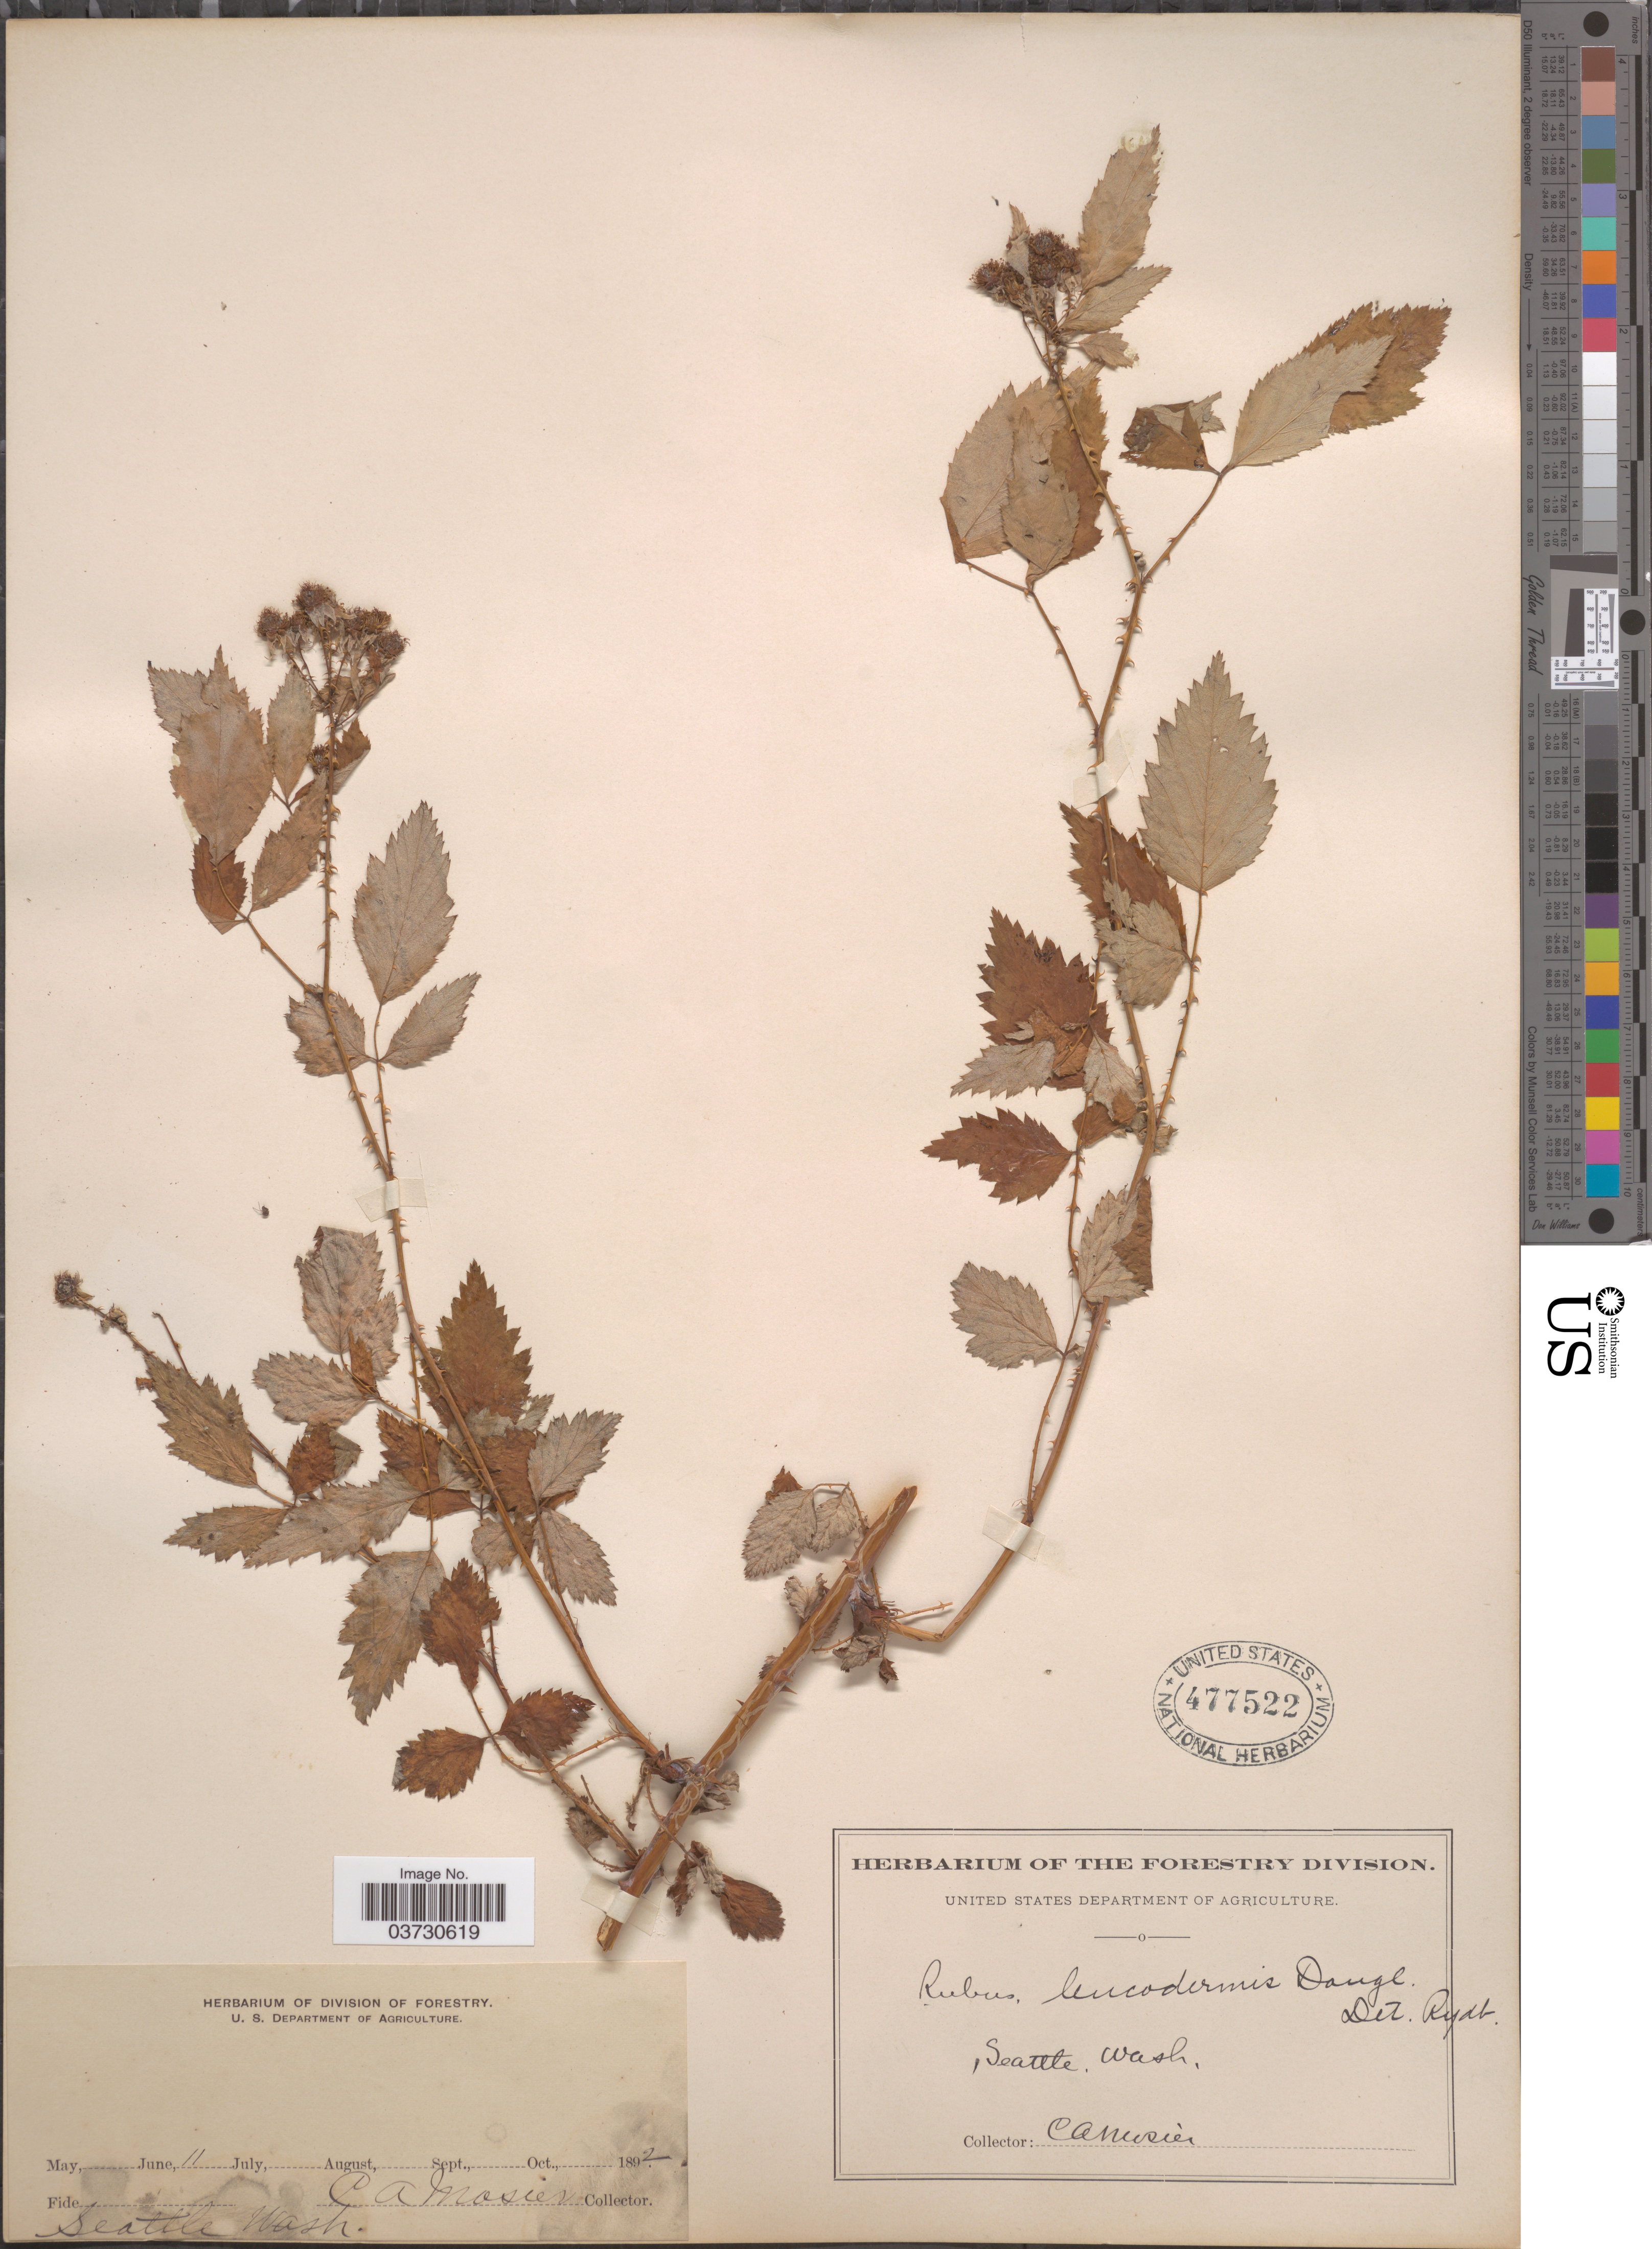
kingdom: Plantae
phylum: Tracheophyta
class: Magnoliopsida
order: Rosales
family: Rosaceae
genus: Rubus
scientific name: Rubus leucodermis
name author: Douglas ex Torr. & A. Gray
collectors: C. A. Mosier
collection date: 1892-06-11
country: United States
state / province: Washington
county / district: King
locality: Seattle.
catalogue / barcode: US 477522